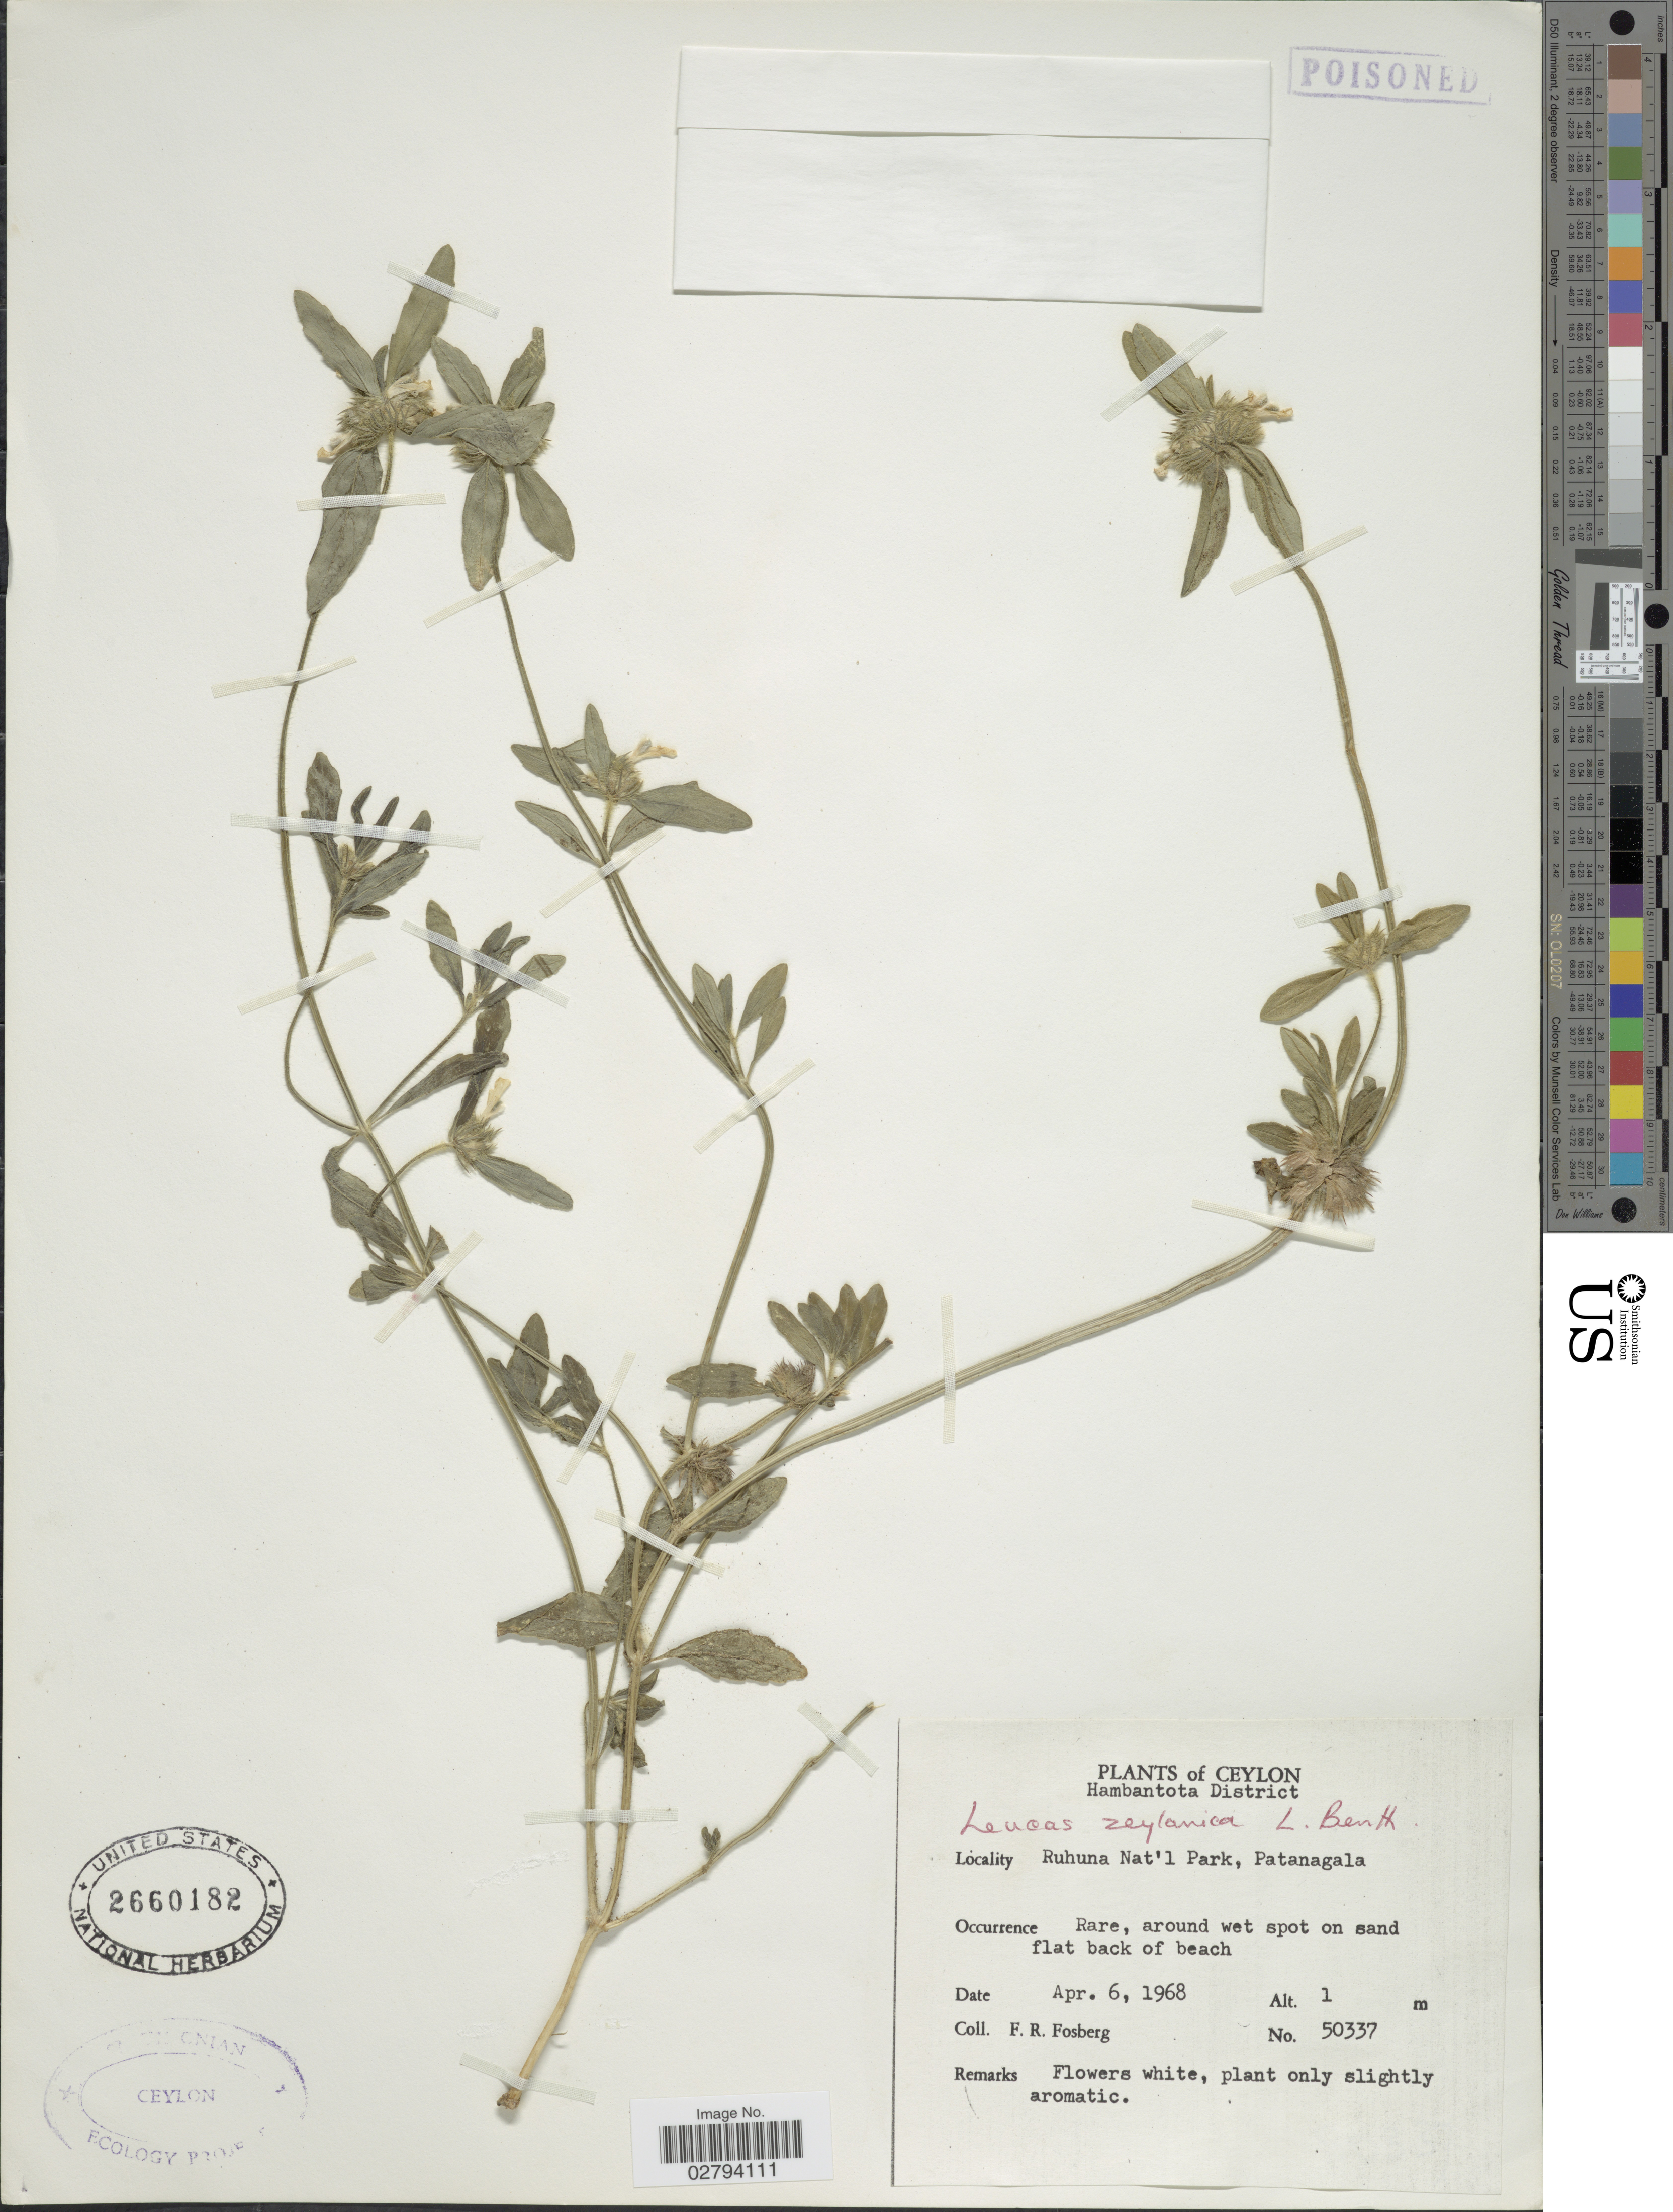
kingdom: Plantae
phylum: Tracheophyta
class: Magnoliopsida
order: Lamiales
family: Lamiaceae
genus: Leucas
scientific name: Leucas zeylanica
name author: (L.) W.T. Aiton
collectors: F. R. Fosberg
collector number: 50337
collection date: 1968-04-06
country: Sri Lanka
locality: Ceylon, Hambantota District, Ruhuna Nat'l Park, Patanagala.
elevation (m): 1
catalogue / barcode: US 2660182